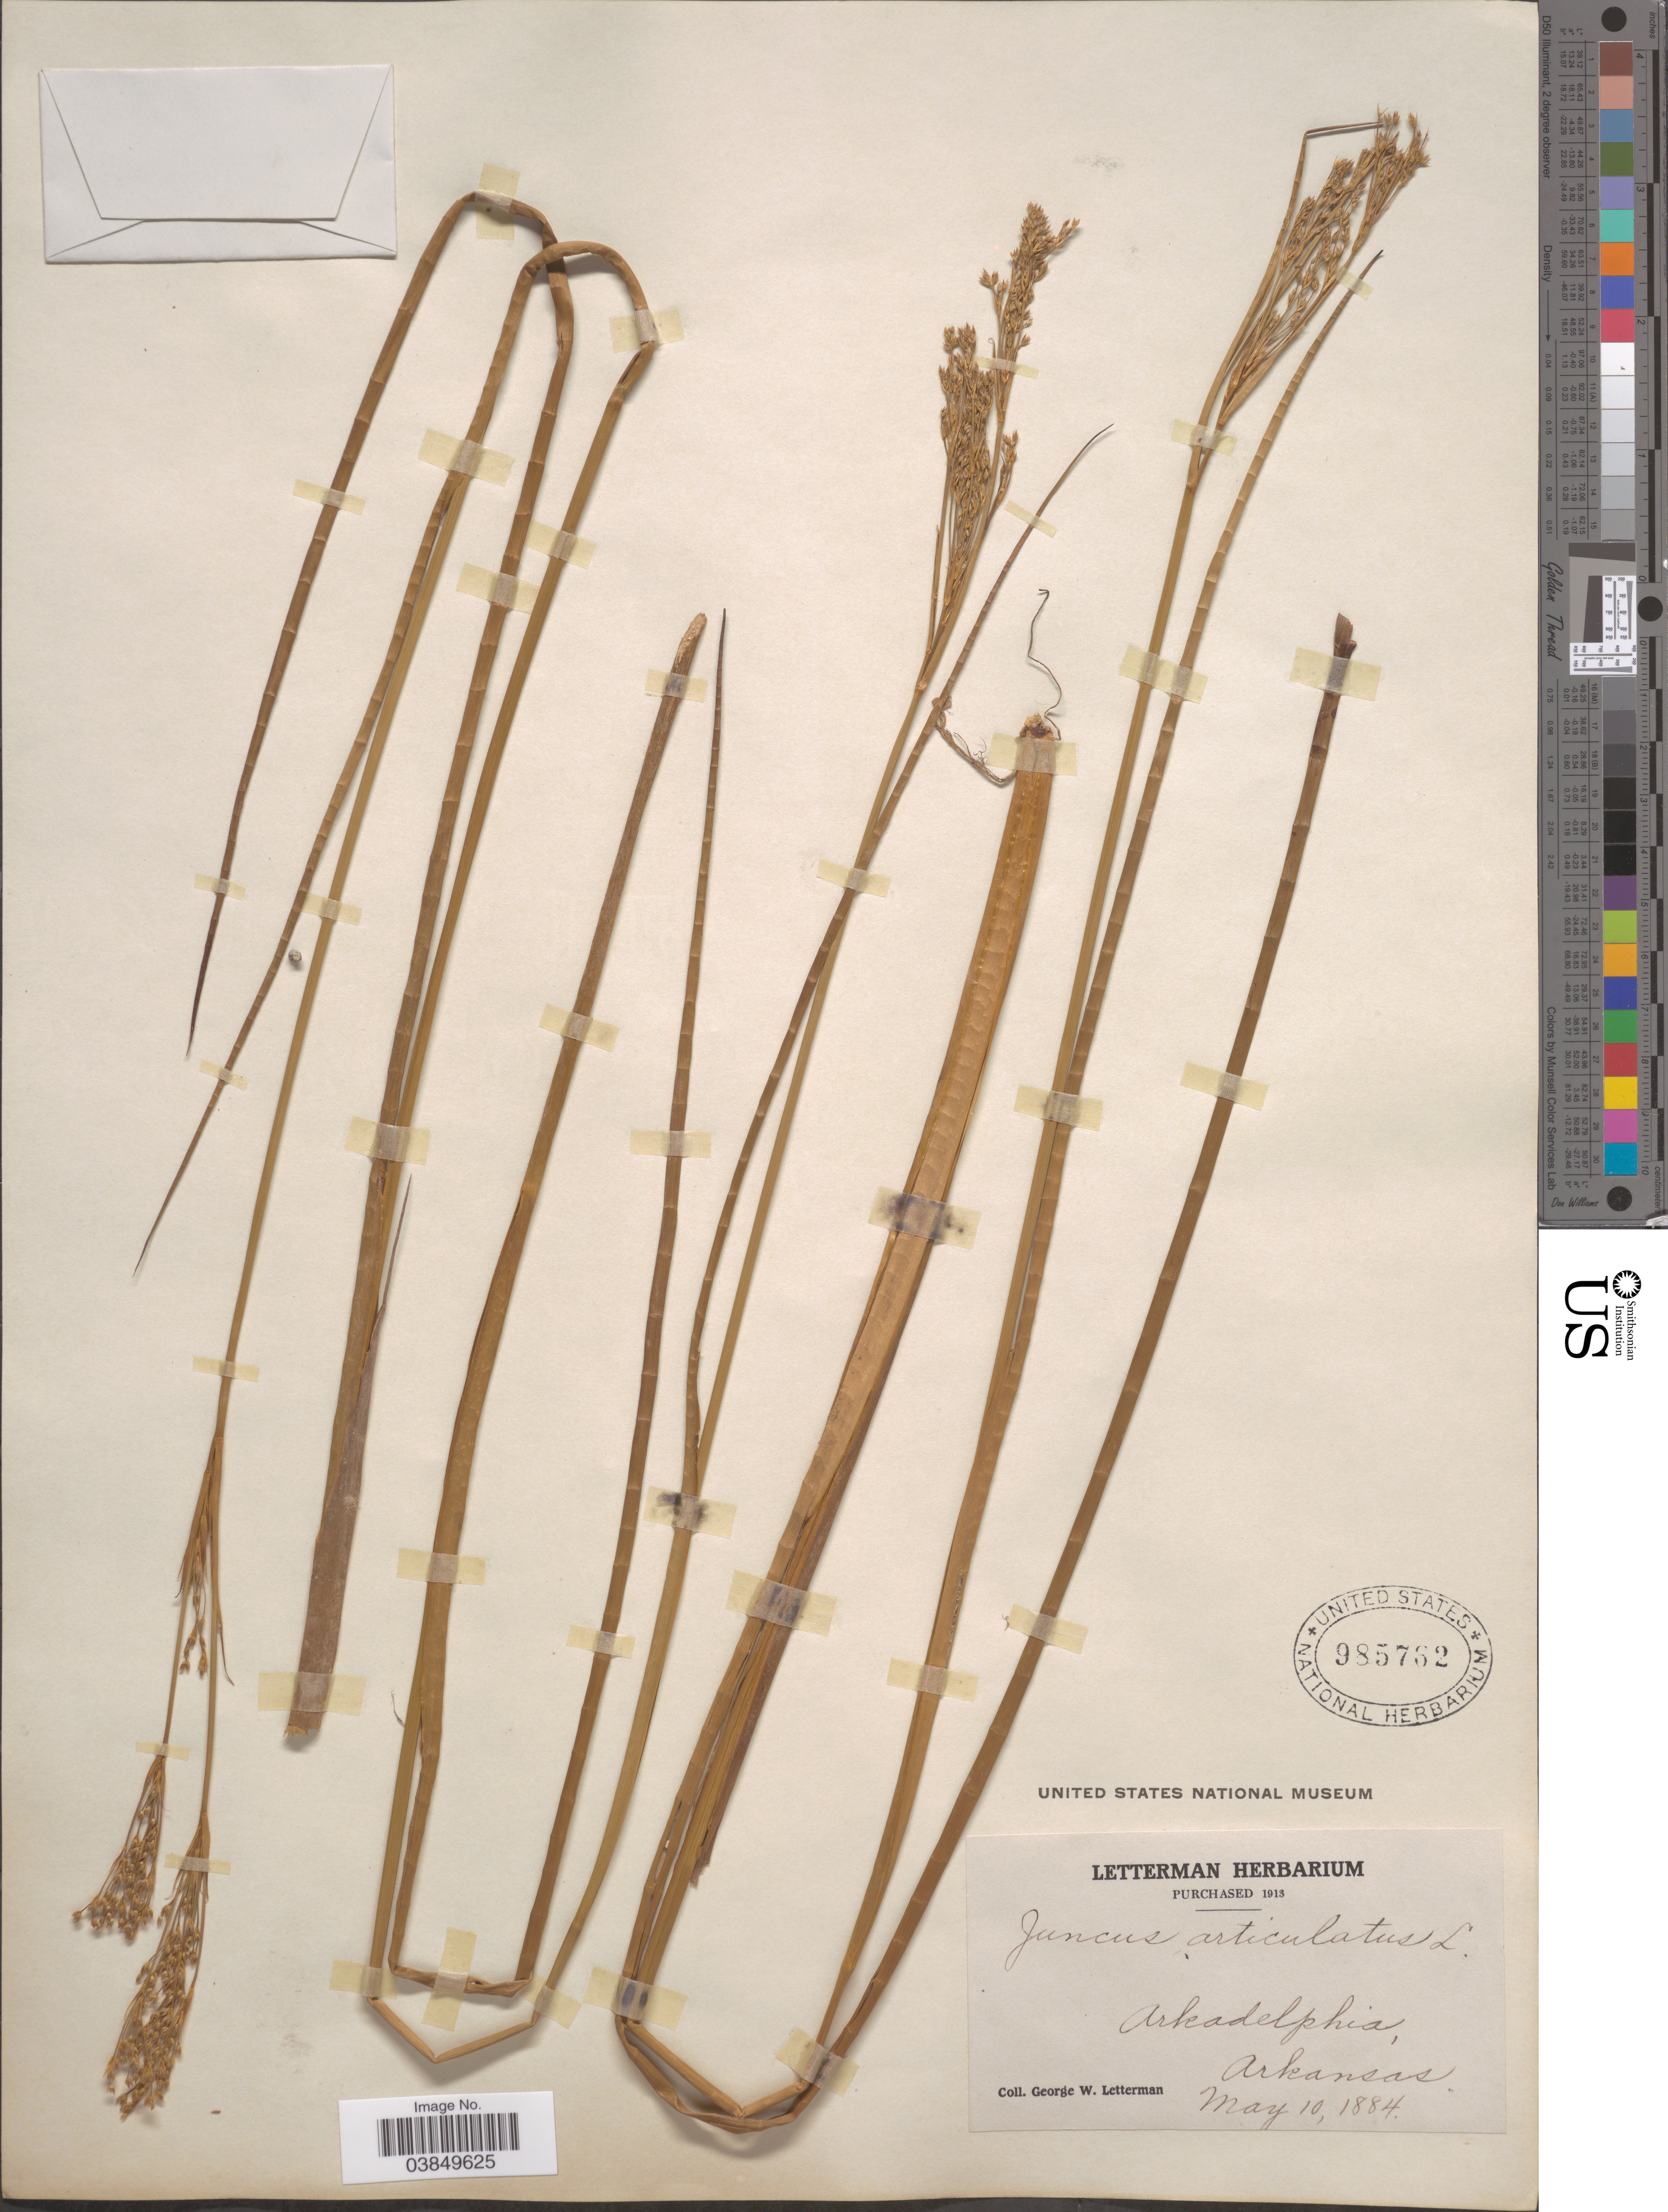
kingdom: Plantae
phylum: Tracheophyta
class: Liliopsida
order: Poales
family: Juncaceae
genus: Juncus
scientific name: Juncus articulatus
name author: L.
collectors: G. W. Letterman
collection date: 1884-05-10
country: United States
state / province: Arkansas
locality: Arkadelphia.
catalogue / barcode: US 985782